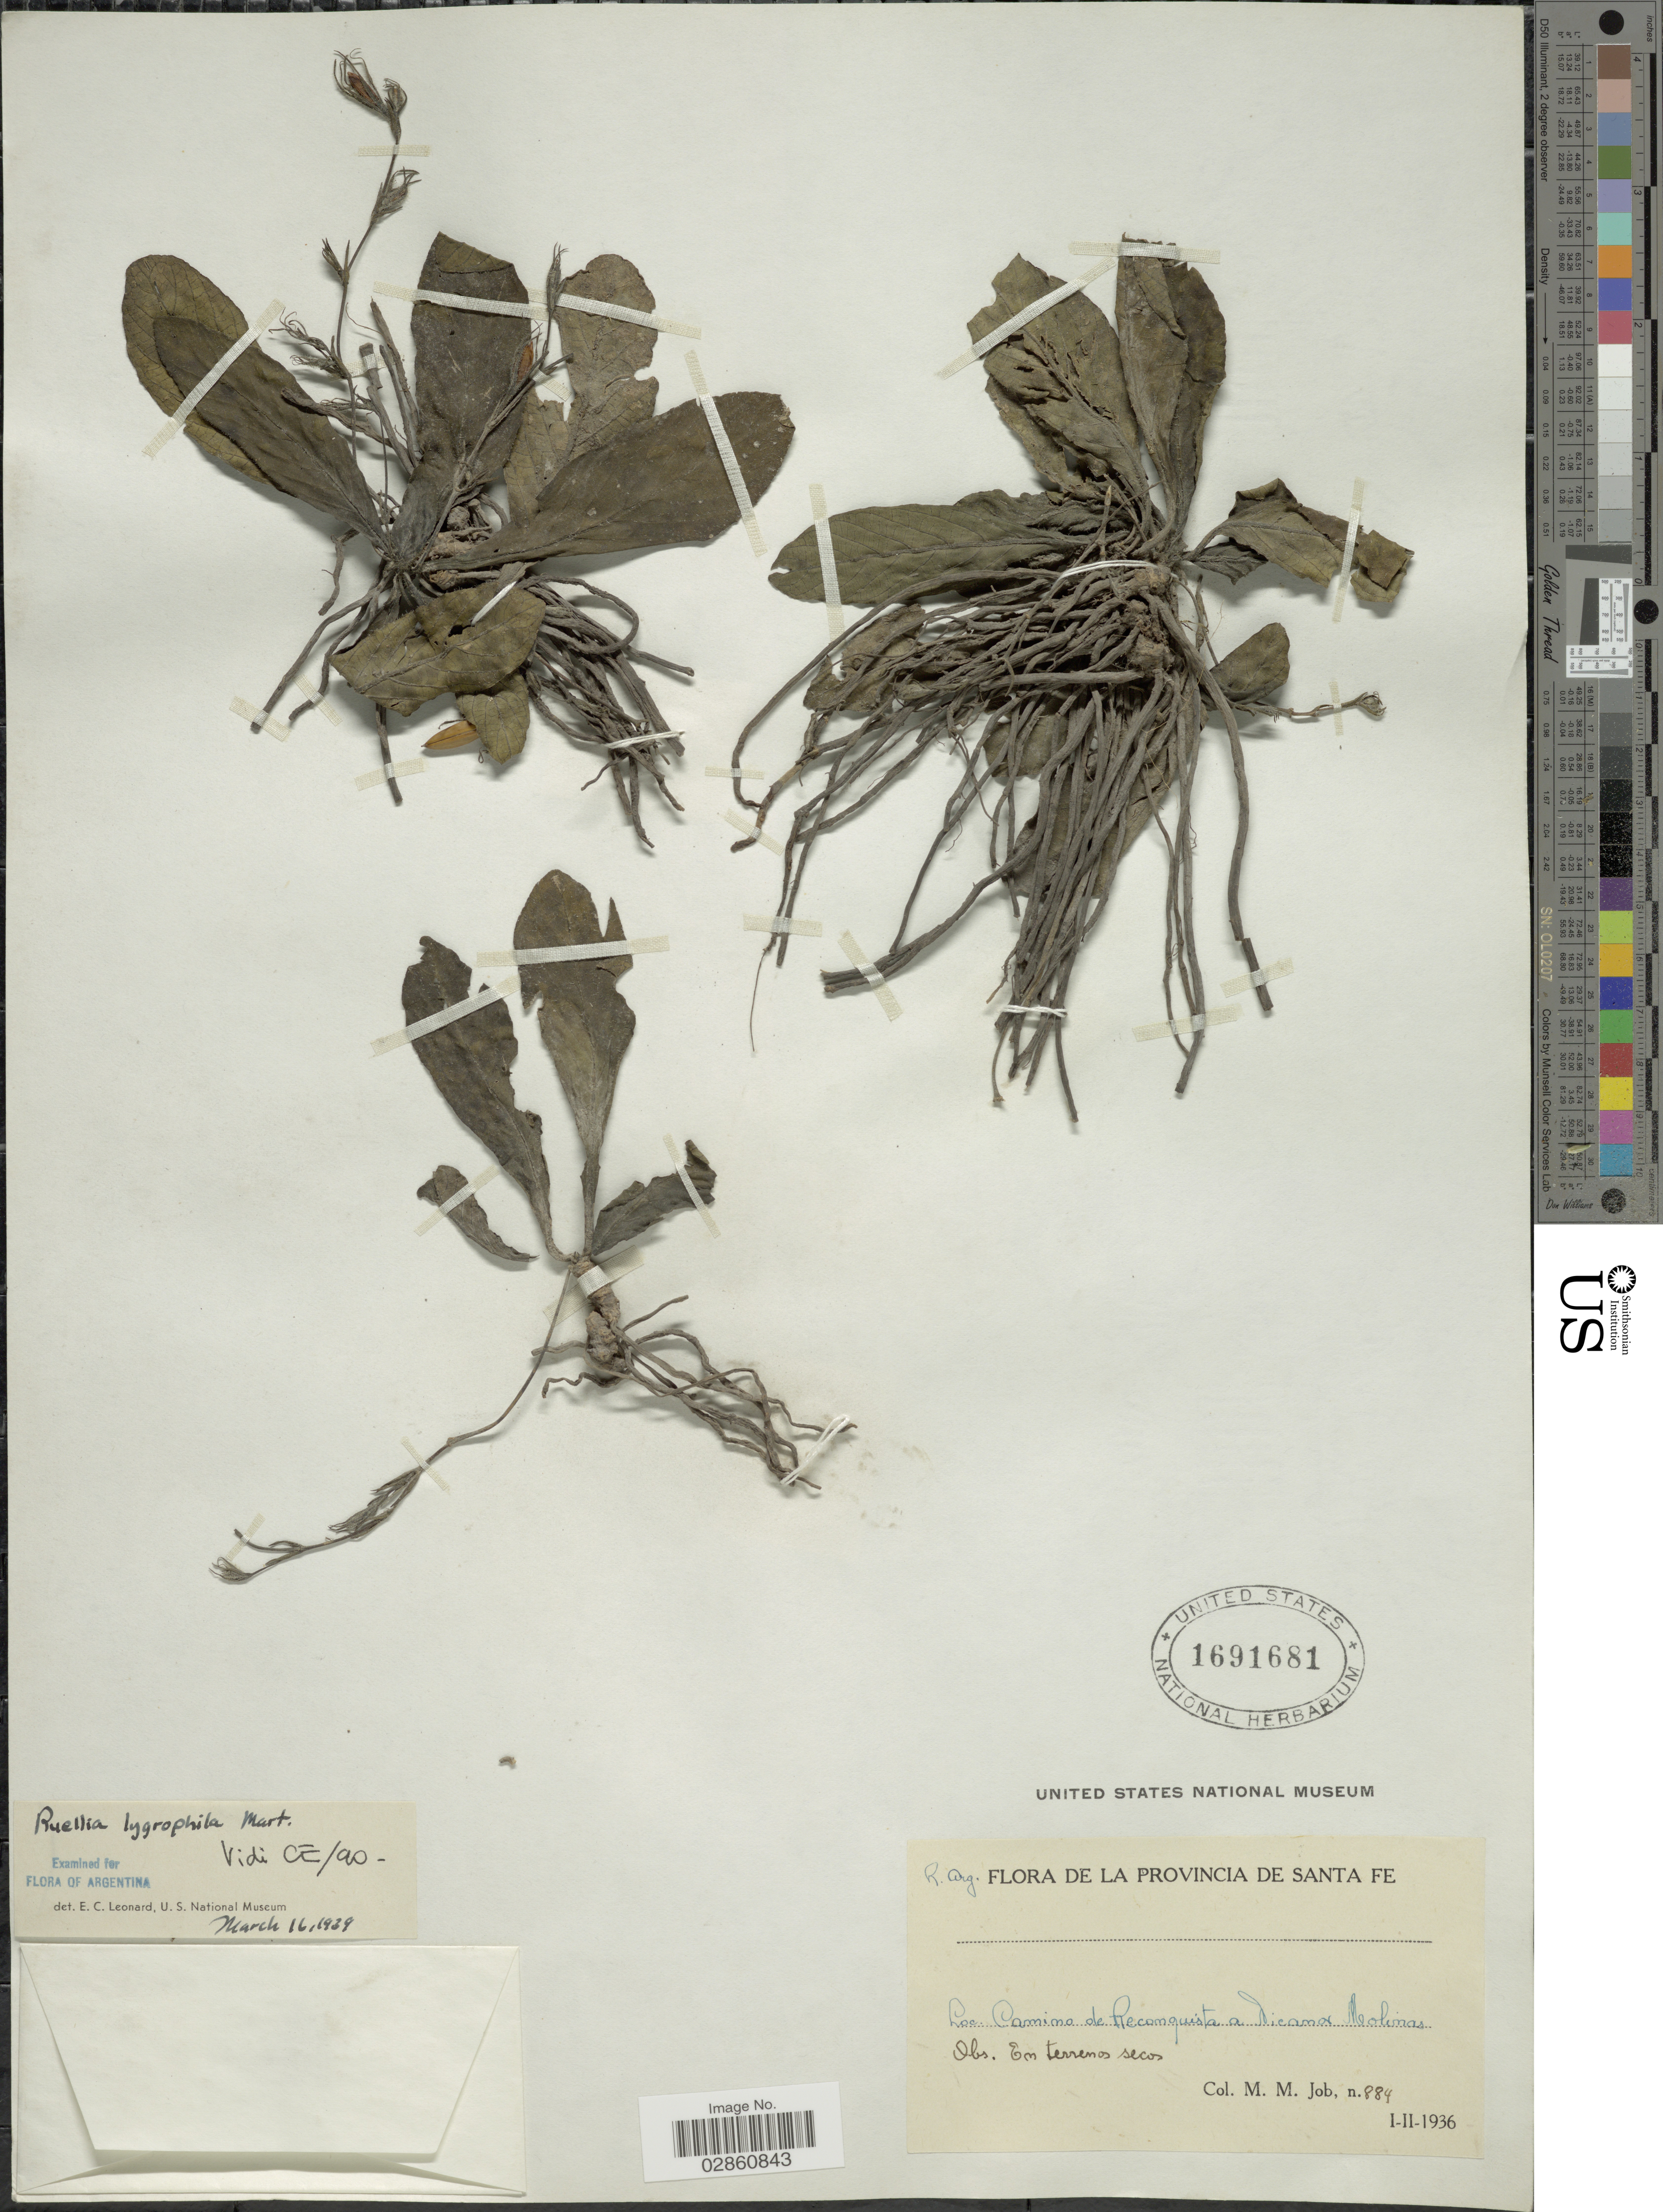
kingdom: Plantae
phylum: Tracheophyta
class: Magnoliopsida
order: Lamiales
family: Acanthaceae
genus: Ruellia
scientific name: Ruellia hygrophila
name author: Mart.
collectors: M. Job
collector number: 884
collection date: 1936-02-01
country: Argentina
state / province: Santa Fe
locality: R. Arg. Provincia de Santa Fe. Camino de Reconquista a Nicanor Molinas.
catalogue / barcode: US 1691681